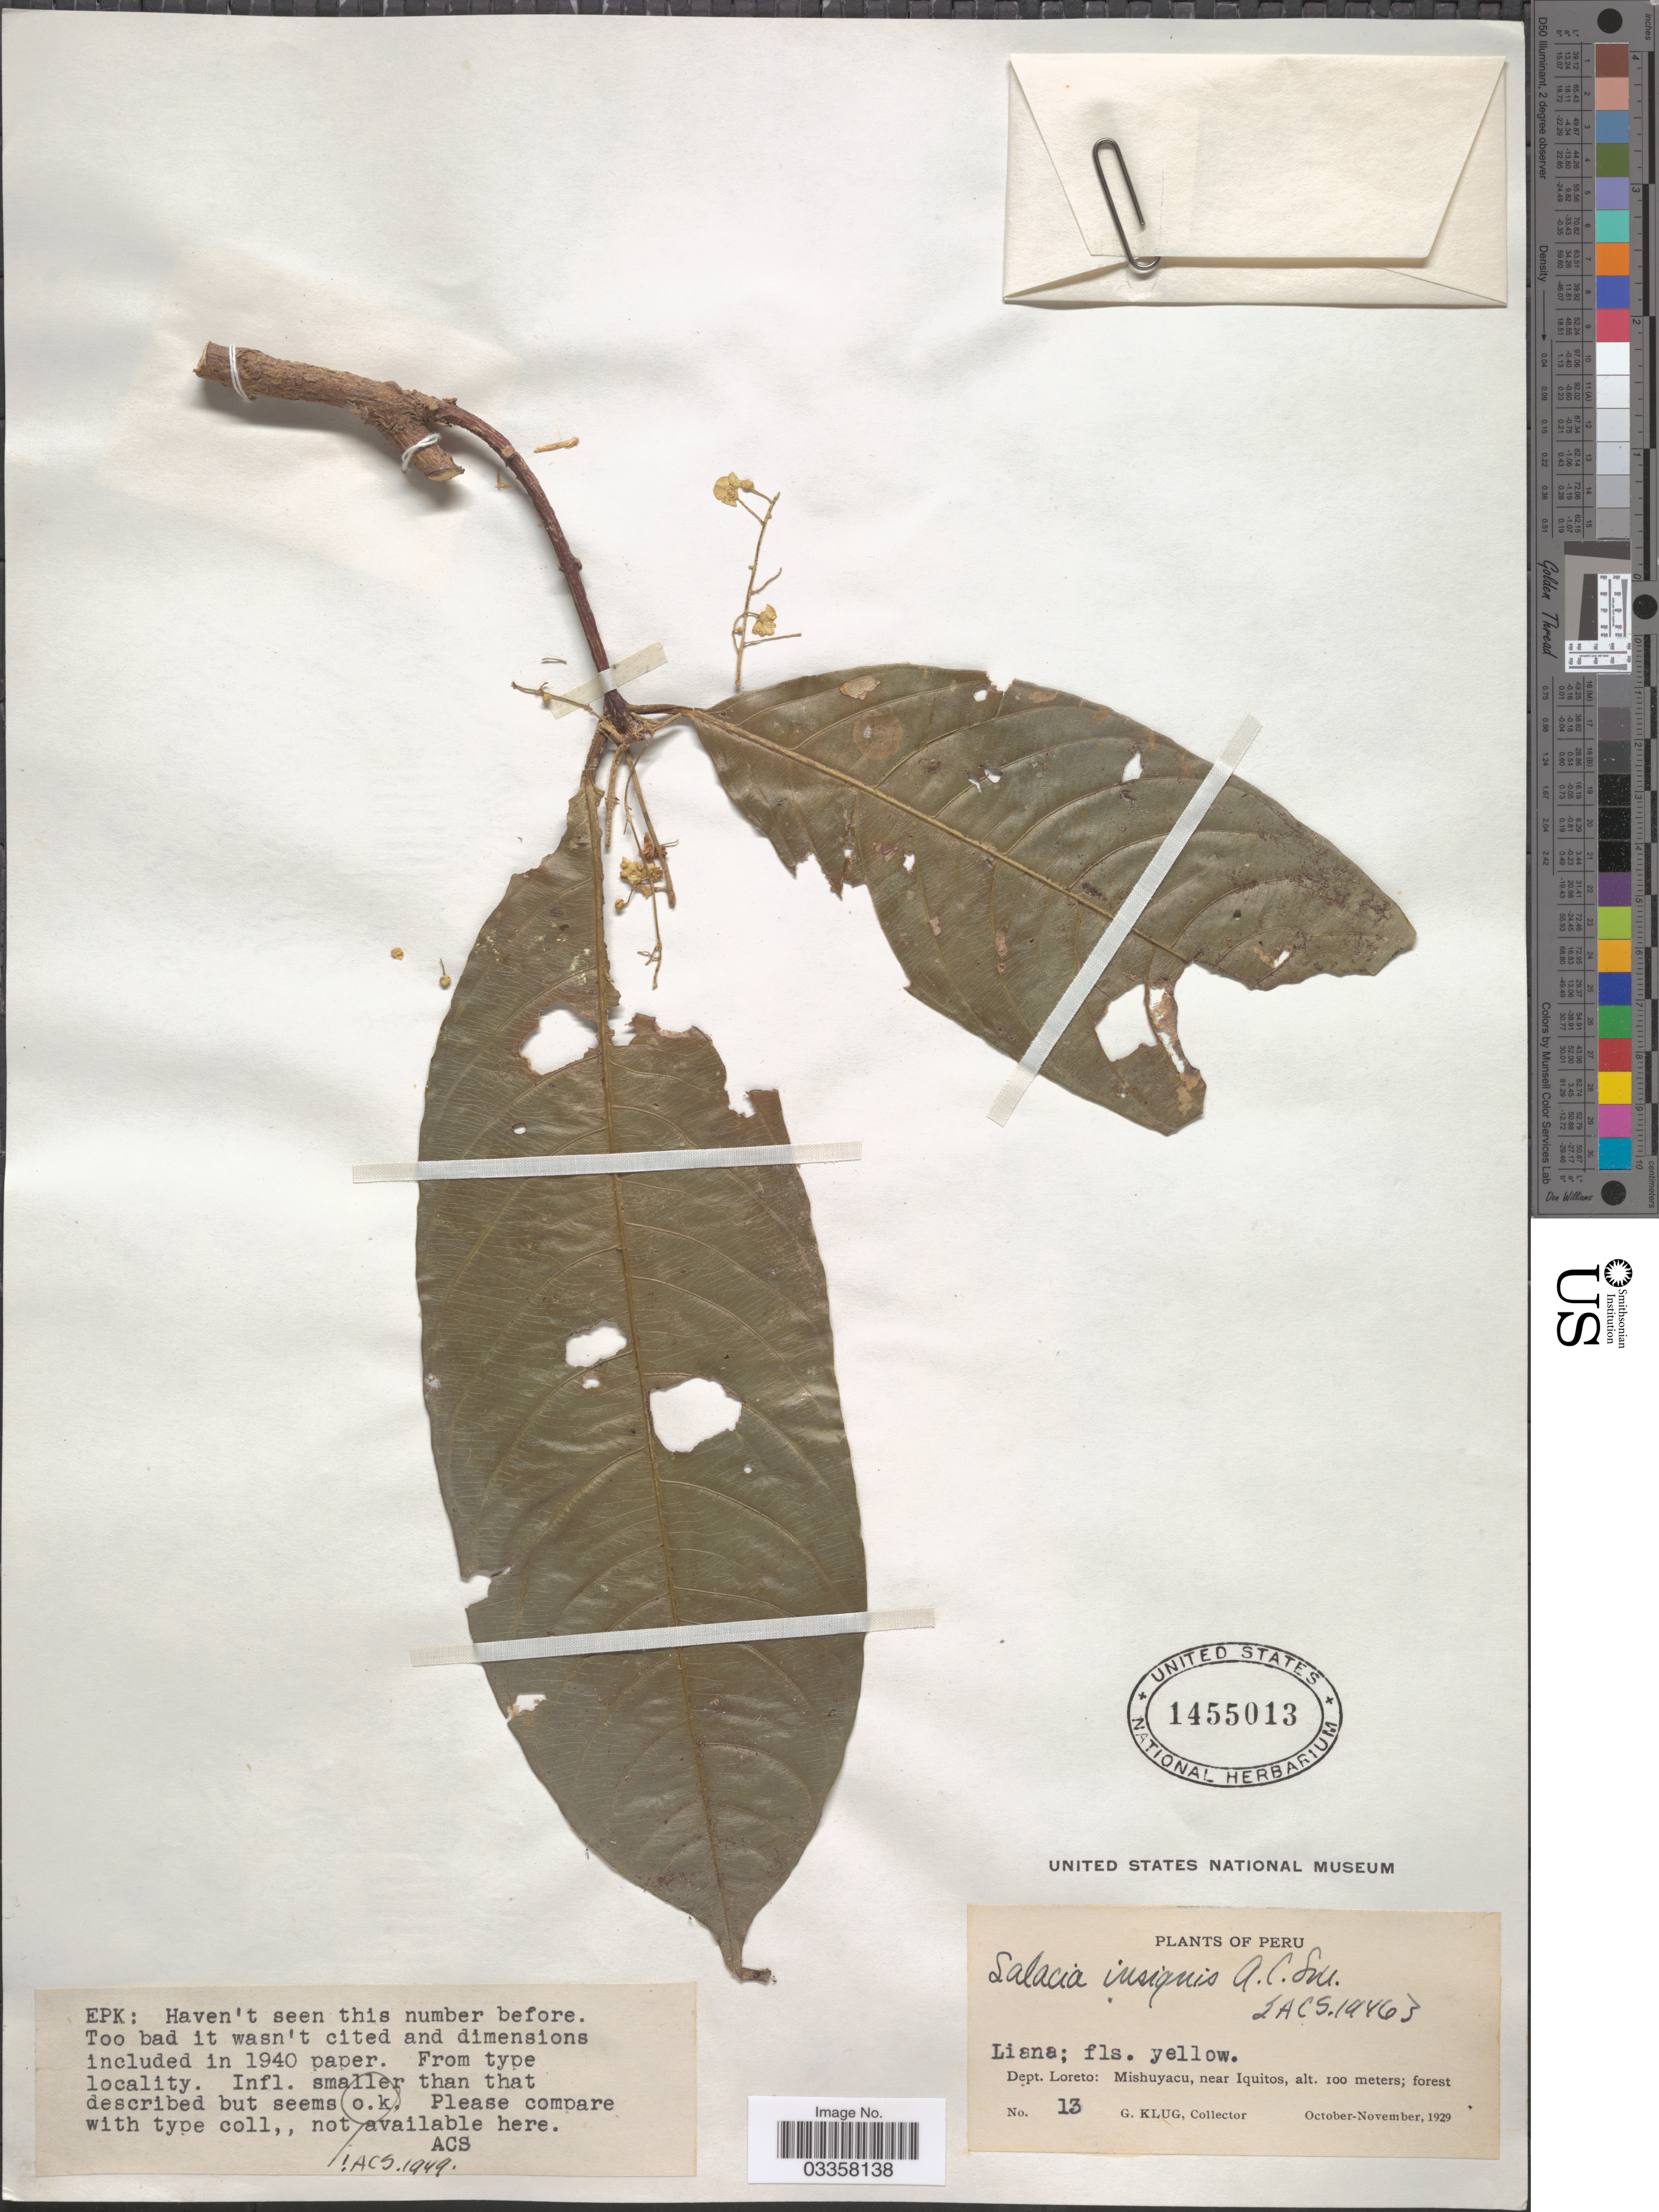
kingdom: Plantae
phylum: Tracheophyta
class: Magnoliopsida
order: Celastrales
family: Celastraceae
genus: Salacia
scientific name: Salacia insignis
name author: A.C. Sm.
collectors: G. Klug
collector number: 13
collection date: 1929-10/1929-11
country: Peru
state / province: Loreto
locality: Depto. Loreto: Mishuyacu, near Iquitos.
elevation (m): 100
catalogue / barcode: US 1455013